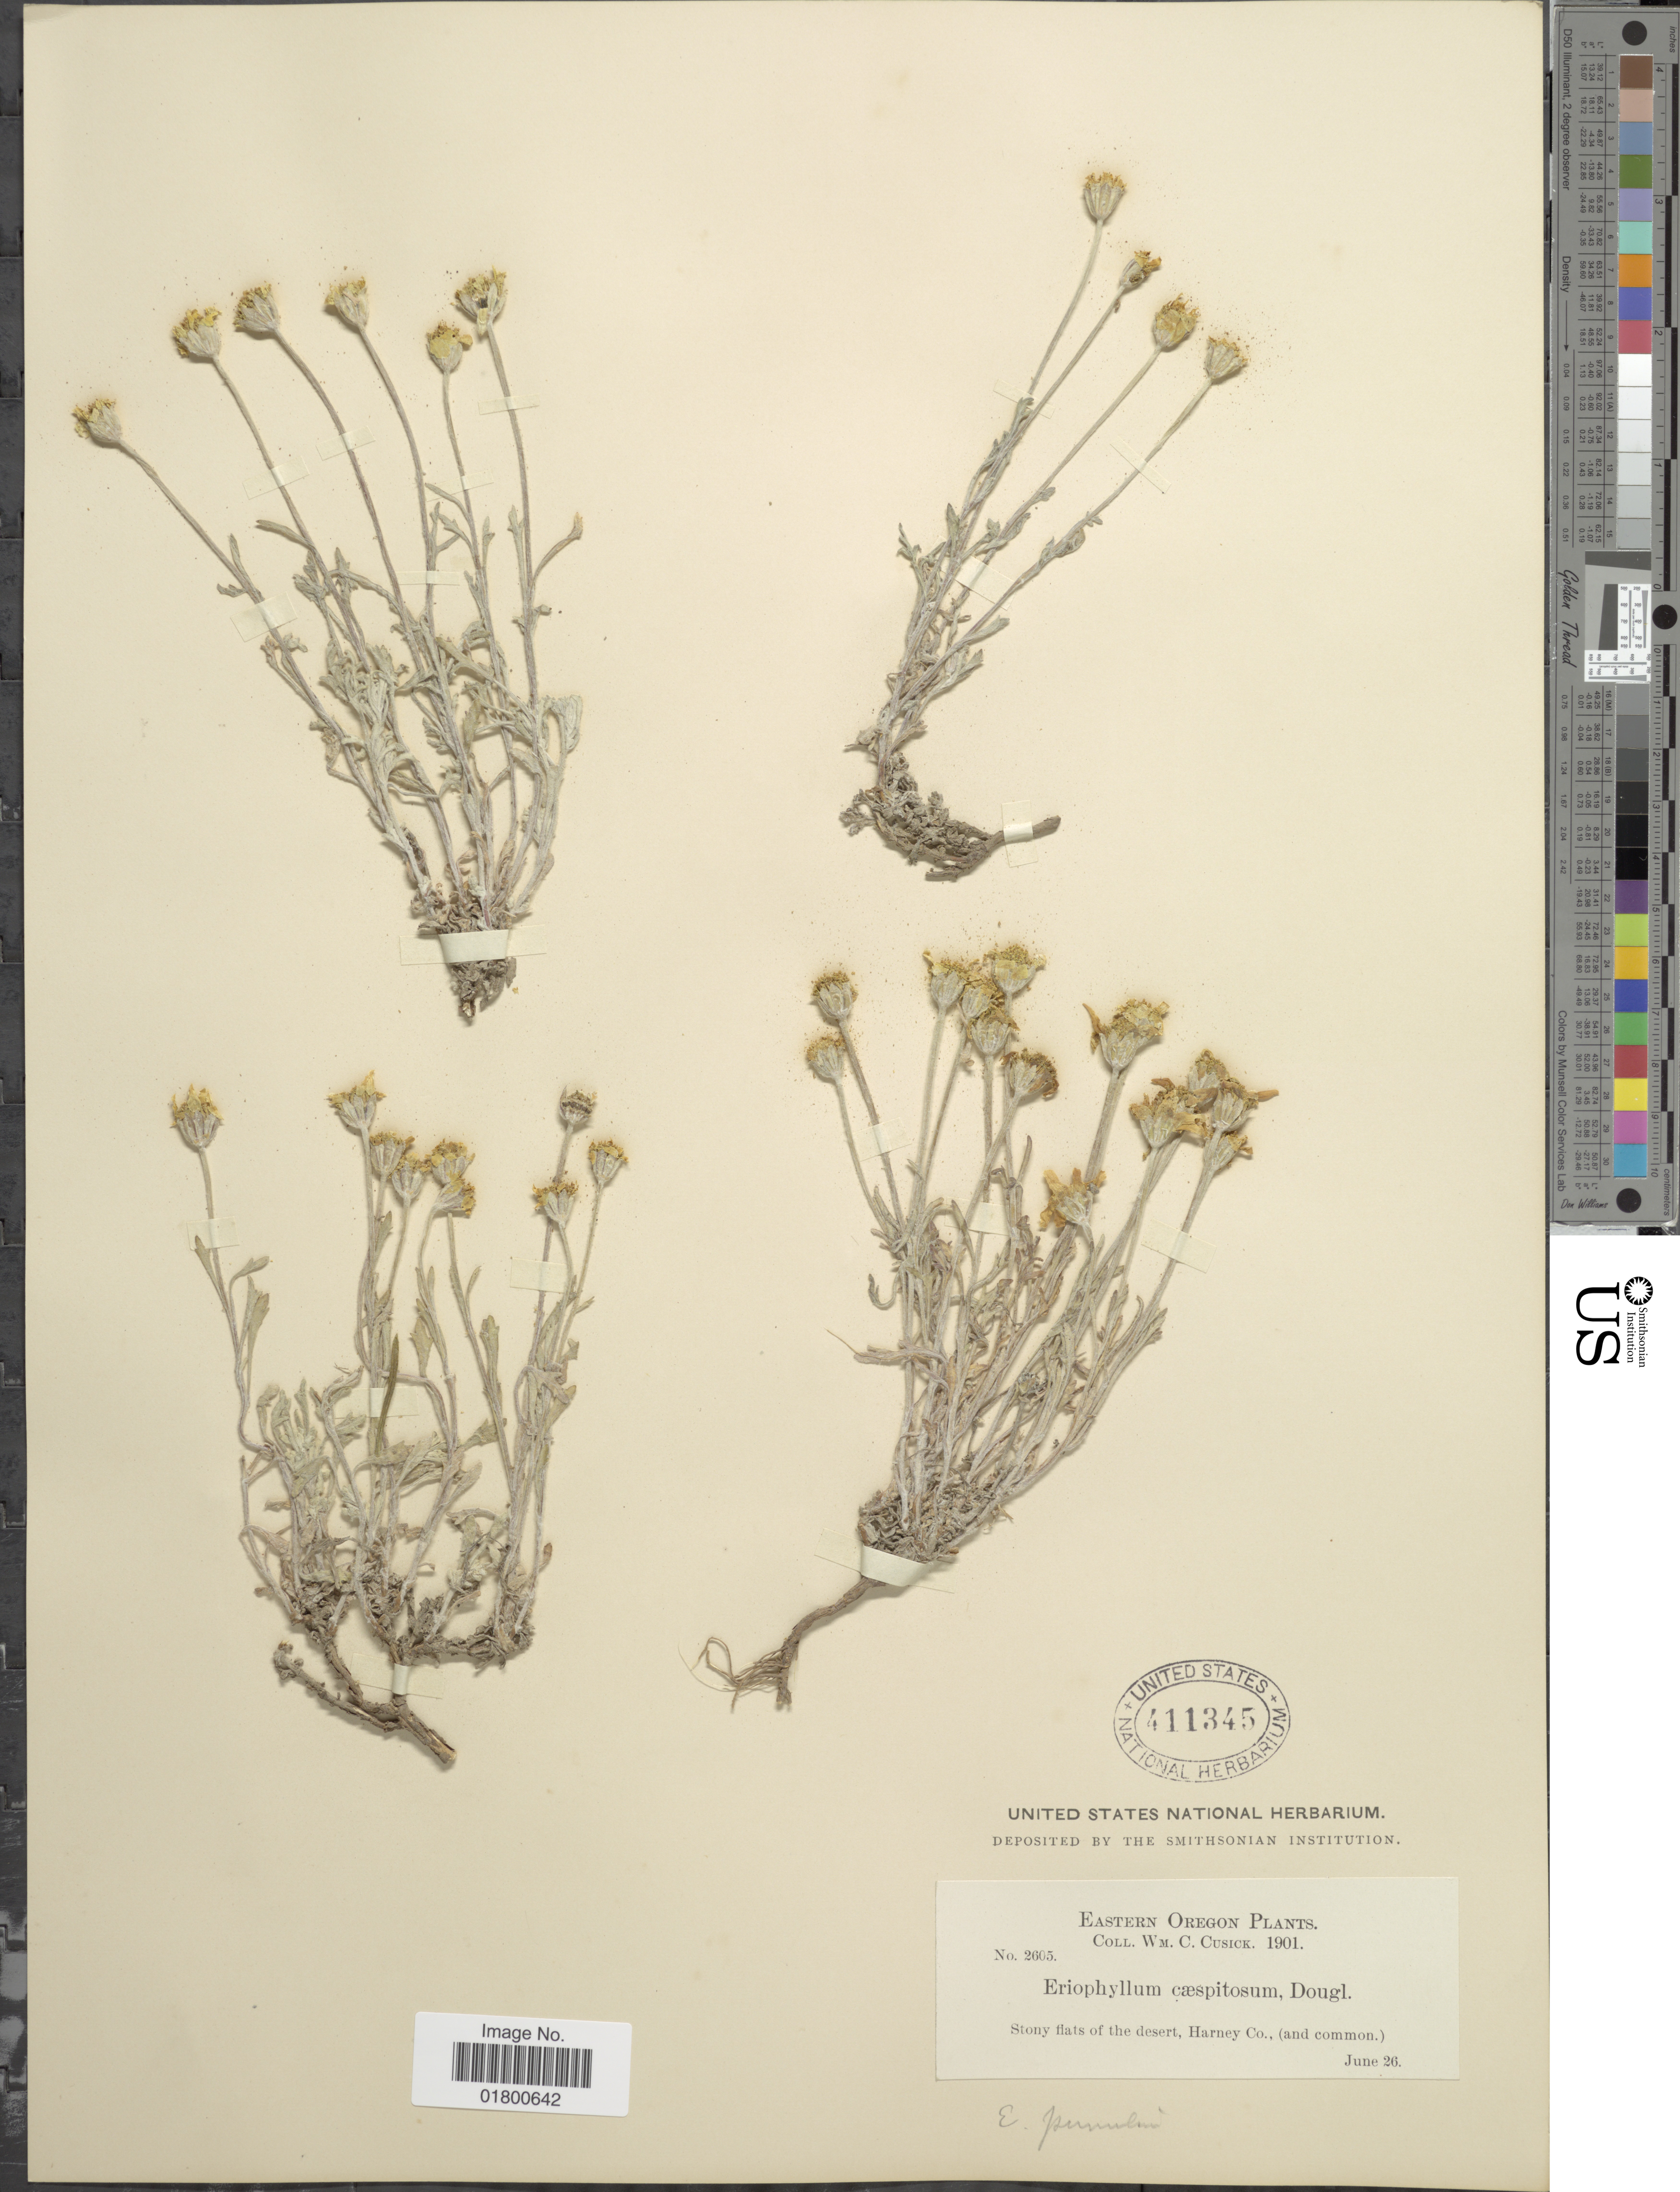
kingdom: Plantae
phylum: Tracheophyta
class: Magnoliopsida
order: Asterales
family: Asteraceae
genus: Eriophyllum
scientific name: Eriophyllum sp.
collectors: W. C. Cusick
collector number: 2605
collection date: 1901-06-26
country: United States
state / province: Oregon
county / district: Harney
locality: Stony flats of the desert, Harney Co.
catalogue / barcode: US 411345